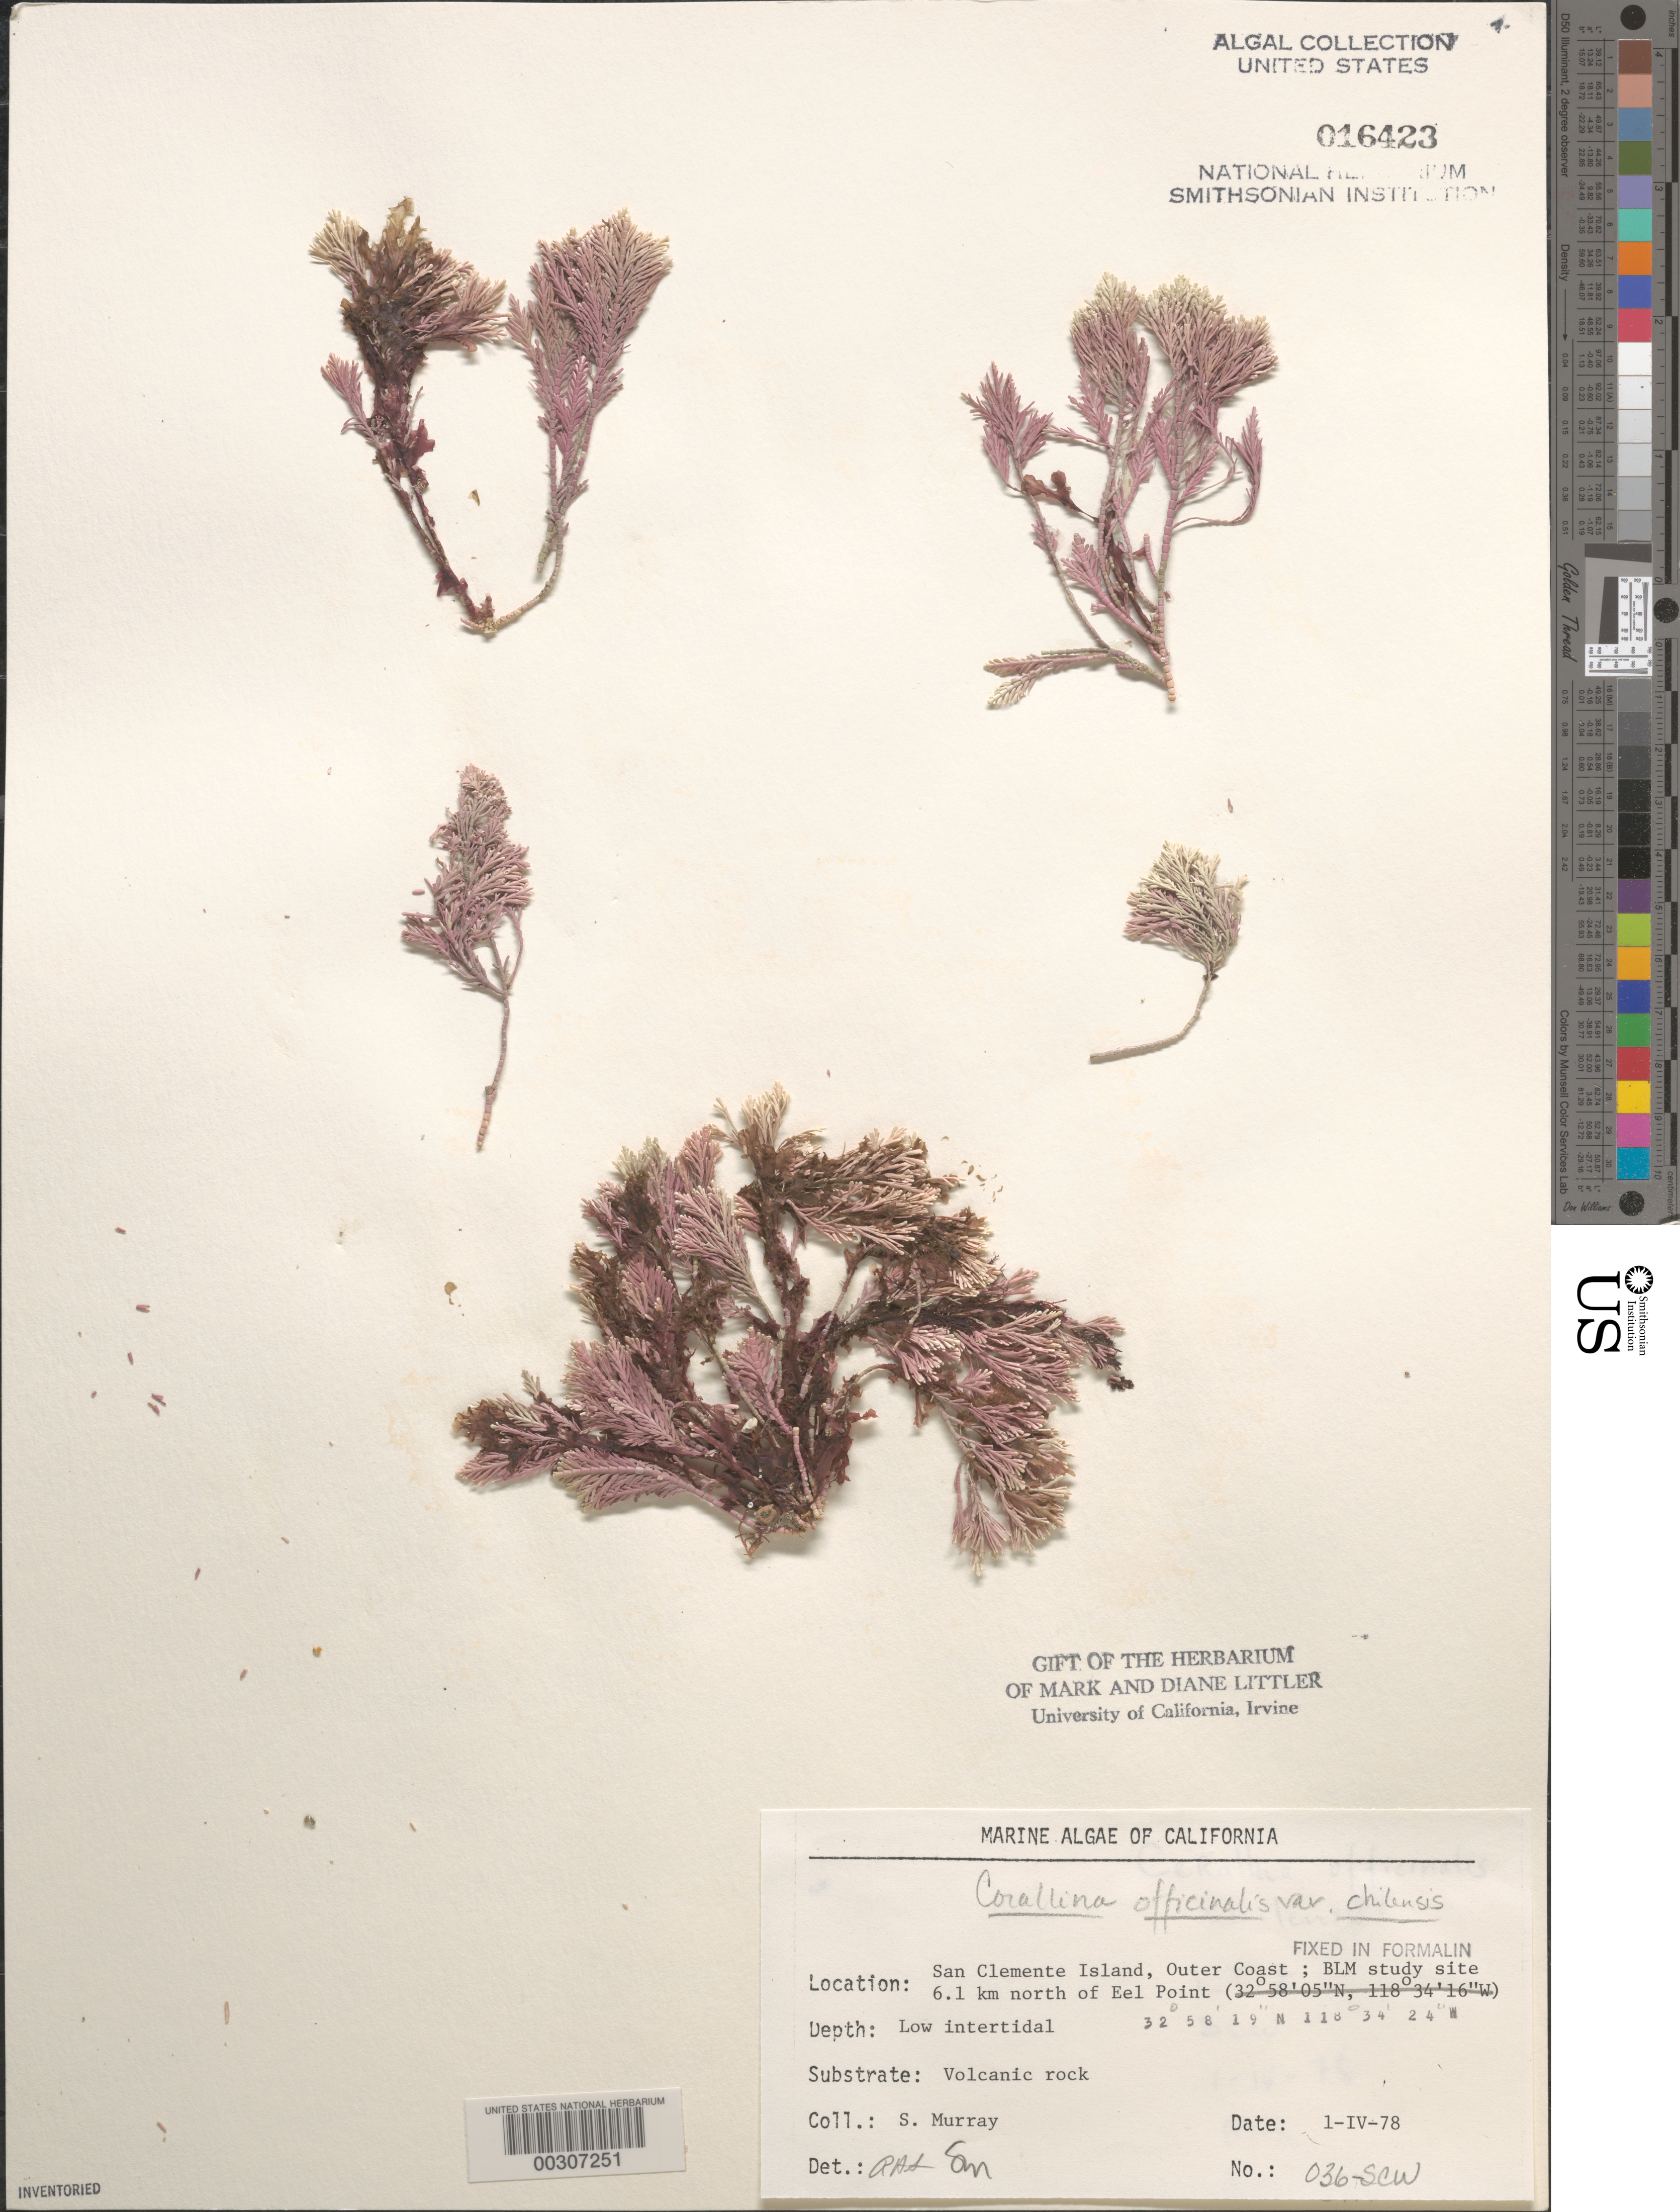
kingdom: Plantae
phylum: Rhodophyta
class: Florideophyceae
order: Corallinales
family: Corallinaceae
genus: Corallina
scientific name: Corallina officinalis var. chilensis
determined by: Sims, Robert H.; Murray, S. N.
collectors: S. N. Murray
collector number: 036-scw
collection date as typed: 01 Apr 1978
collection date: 1978-04-01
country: United States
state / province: California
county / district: Los Angeles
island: San Clemente Island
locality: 6.1 km north of Eel Point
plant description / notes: BLM-SOCALBIGHT Rocky Intertidal Survey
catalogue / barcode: US 16423